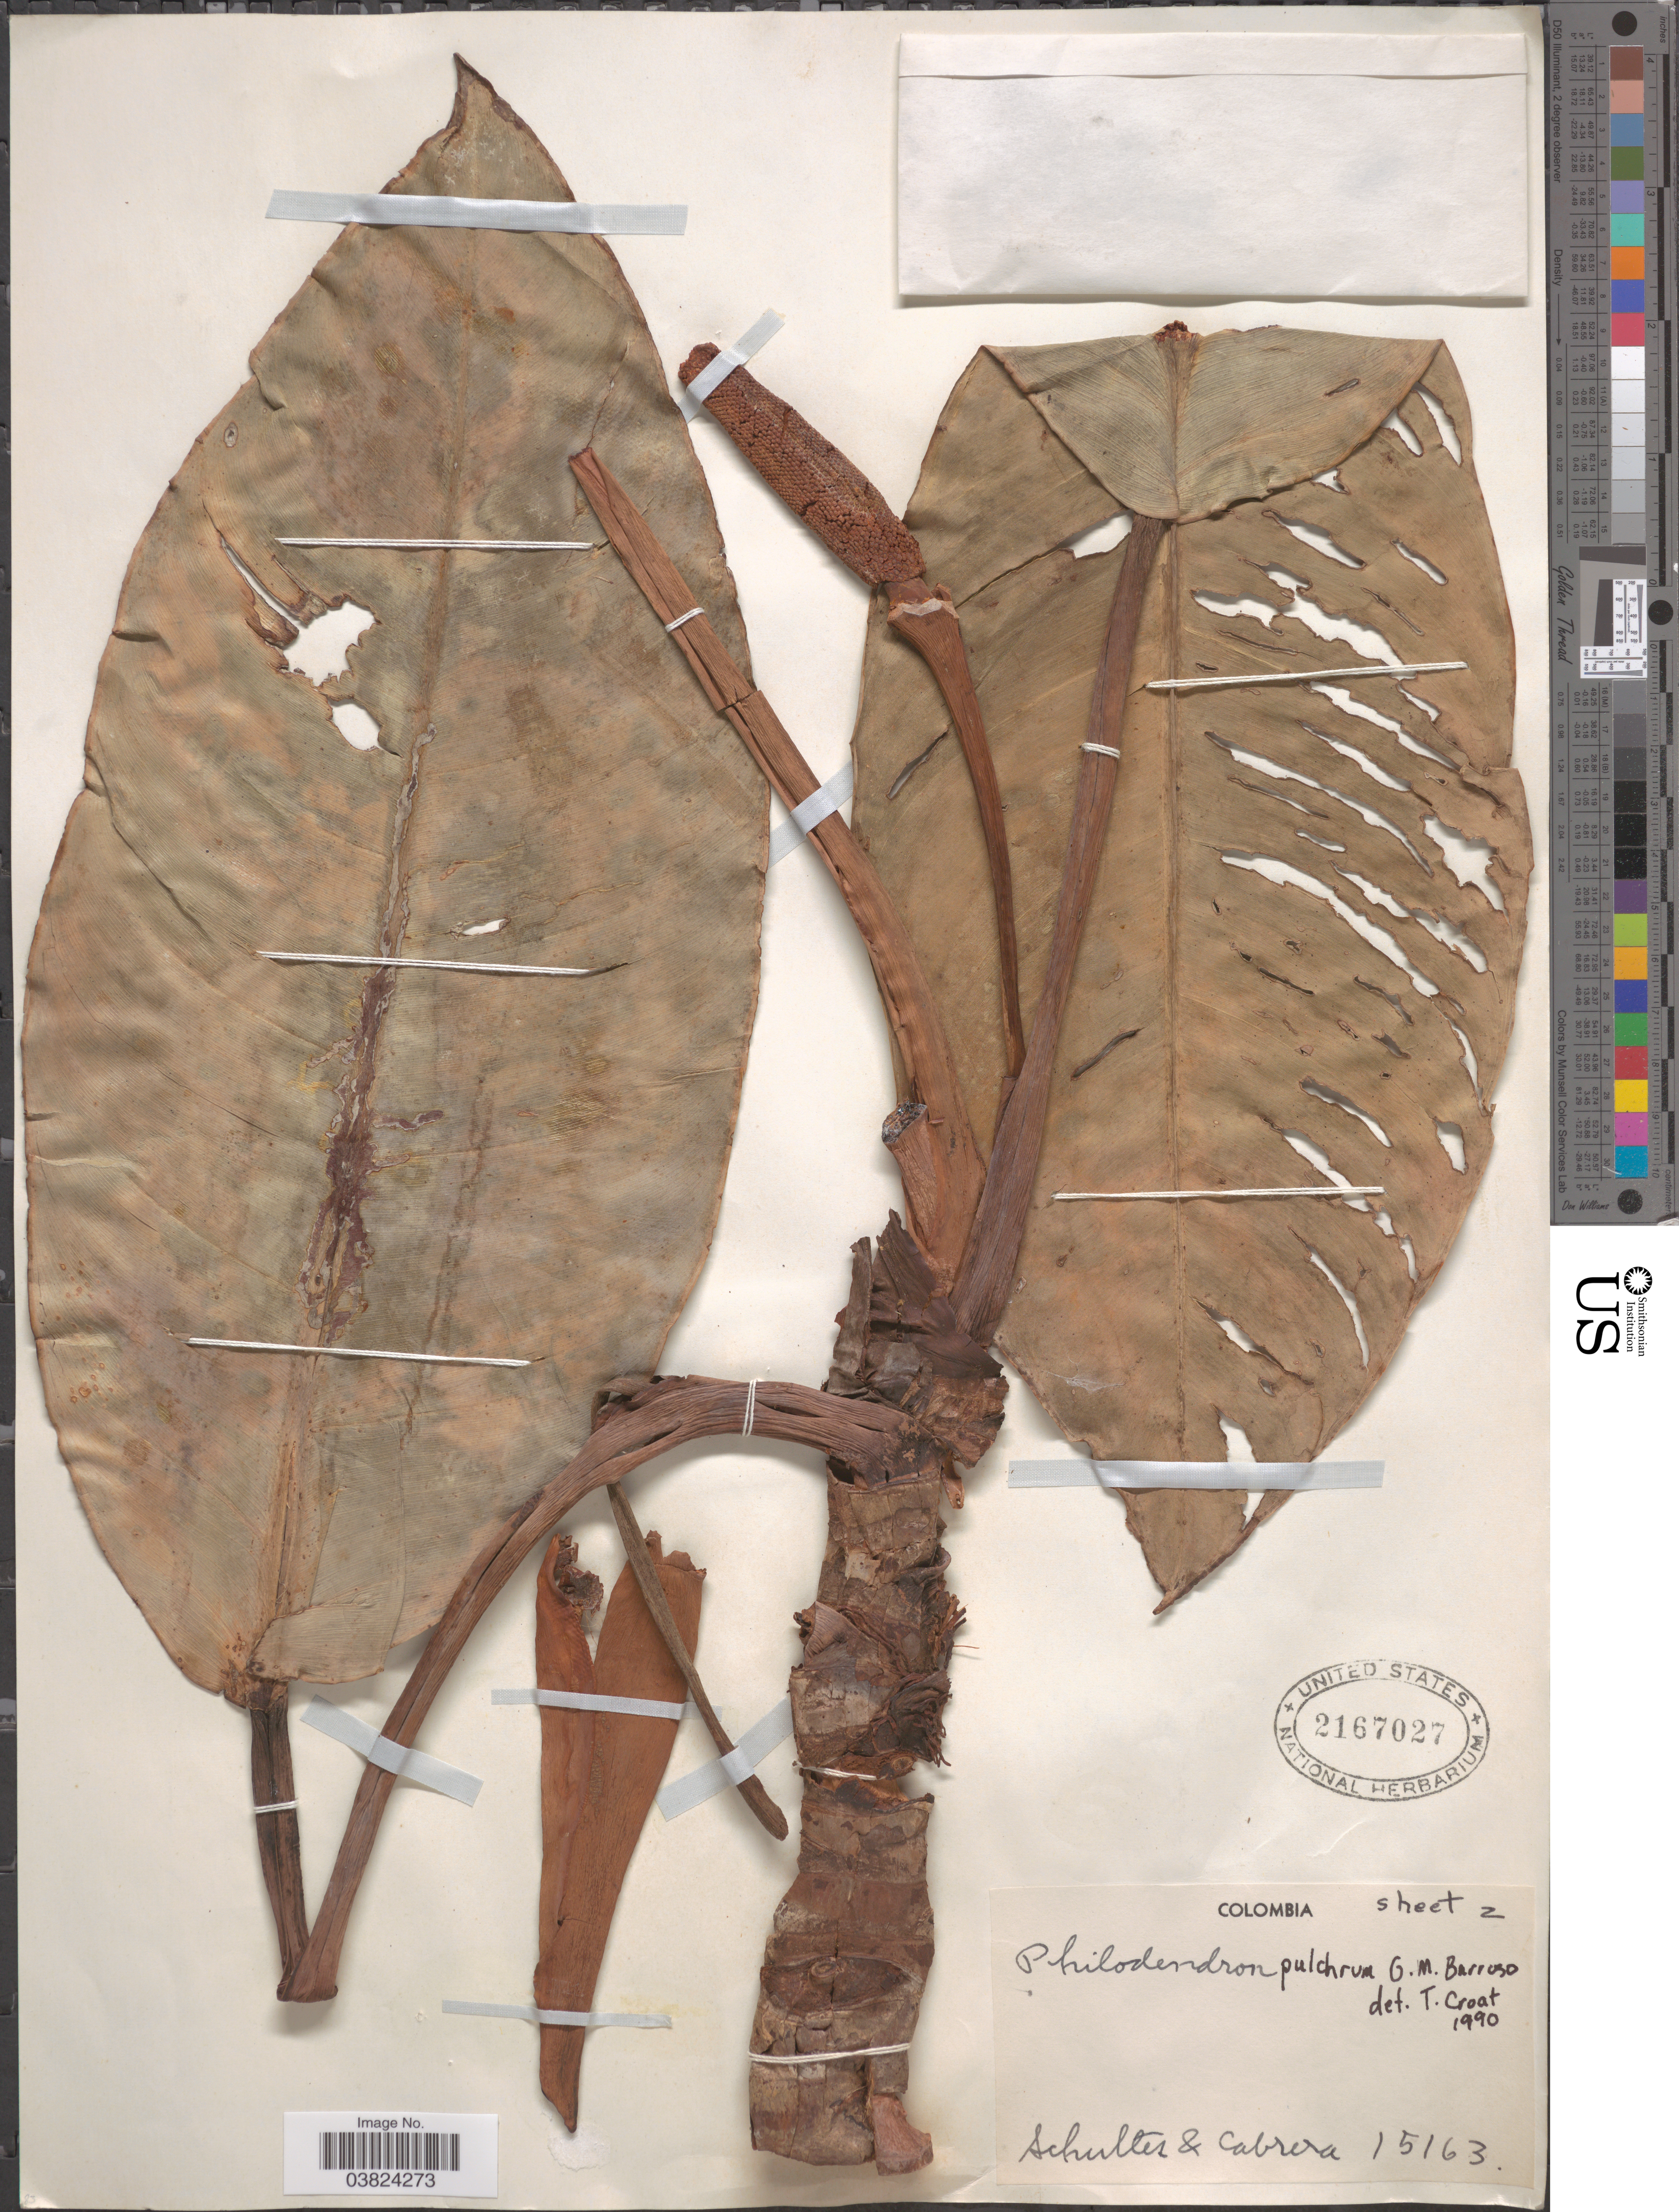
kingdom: Plantae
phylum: Tracheophyta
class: Liliopsida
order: Alismatales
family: Araceae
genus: Philodendron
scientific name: Philodendron pulchrum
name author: G.M. Barroso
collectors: -- Schultes & Cabrera, --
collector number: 15163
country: Colombia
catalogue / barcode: US 2167027